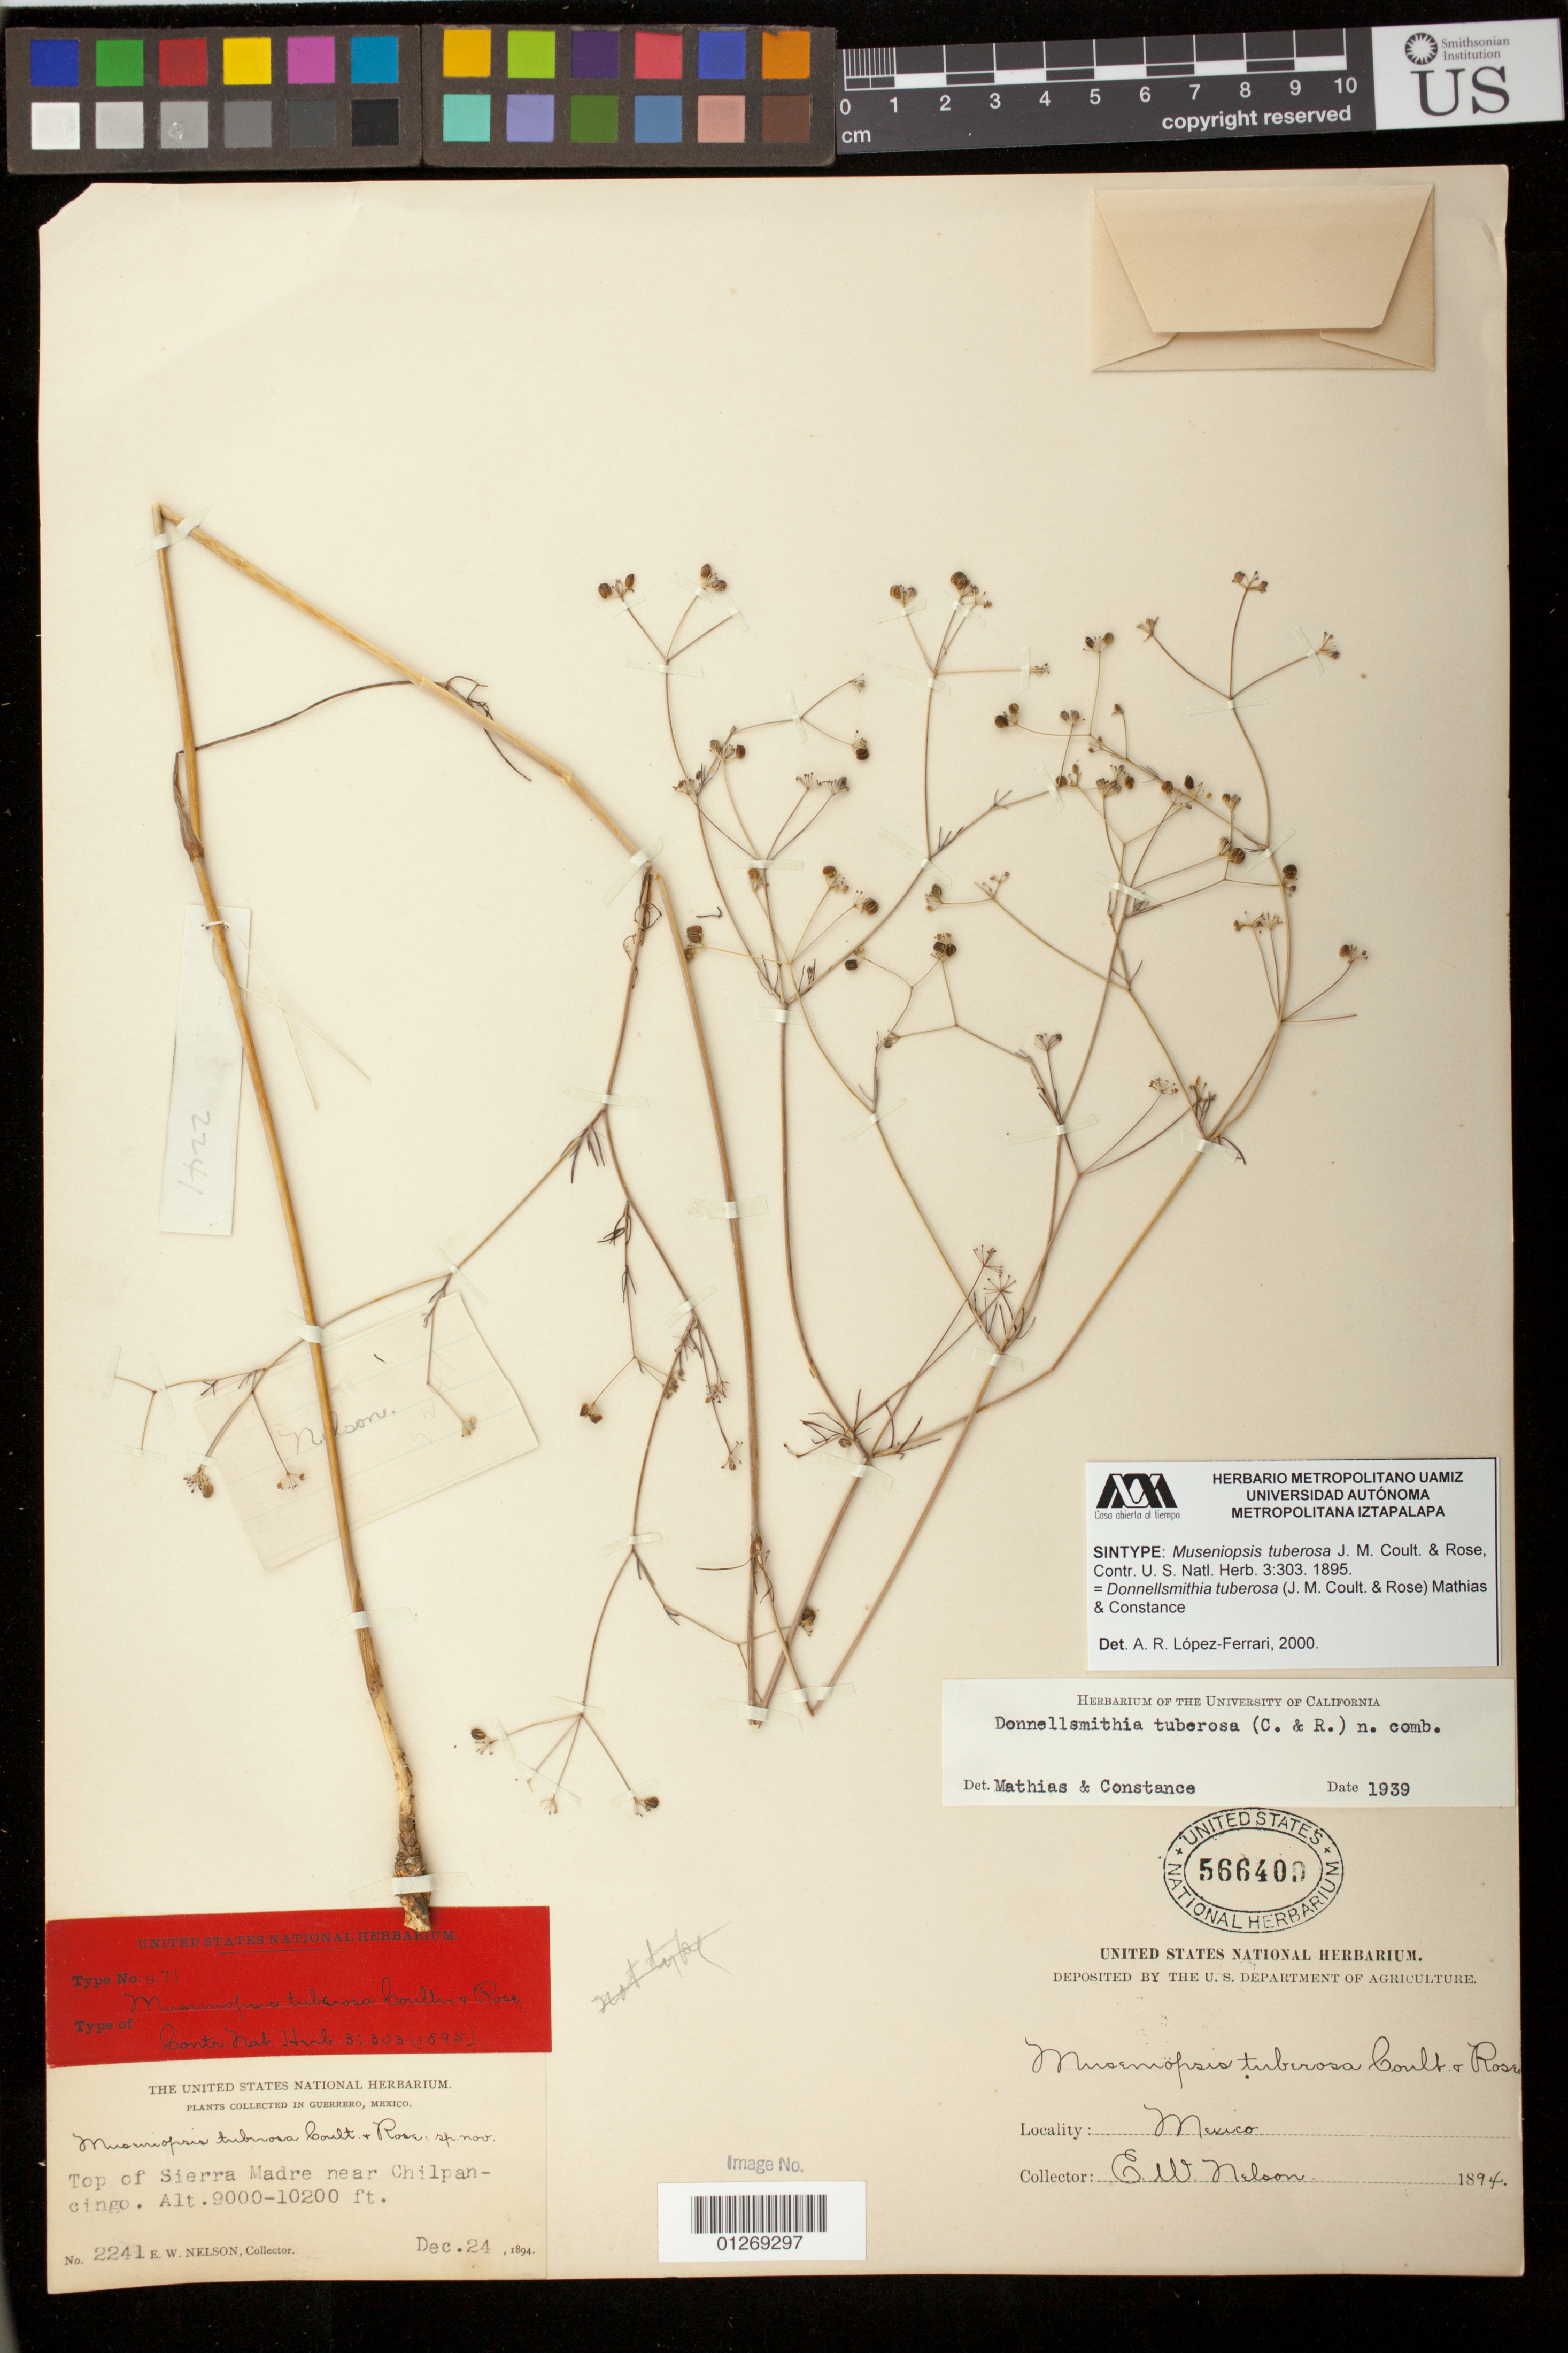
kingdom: Plantae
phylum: Tracheophyta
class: Magnoliopsida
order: Apiales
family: Apiaceae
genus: Museniopsis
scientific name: Museniopsis tuberosa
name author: J.M. Coult. & Rose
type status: Syntype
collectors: E. W. Nelson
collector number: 2241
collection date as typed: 24 Dec 1894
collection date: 1894-12-24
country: Mexico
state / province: Guerrero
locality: Top of Sierra Madre near Chilpancingo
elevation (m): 2743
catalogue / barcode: US 566409